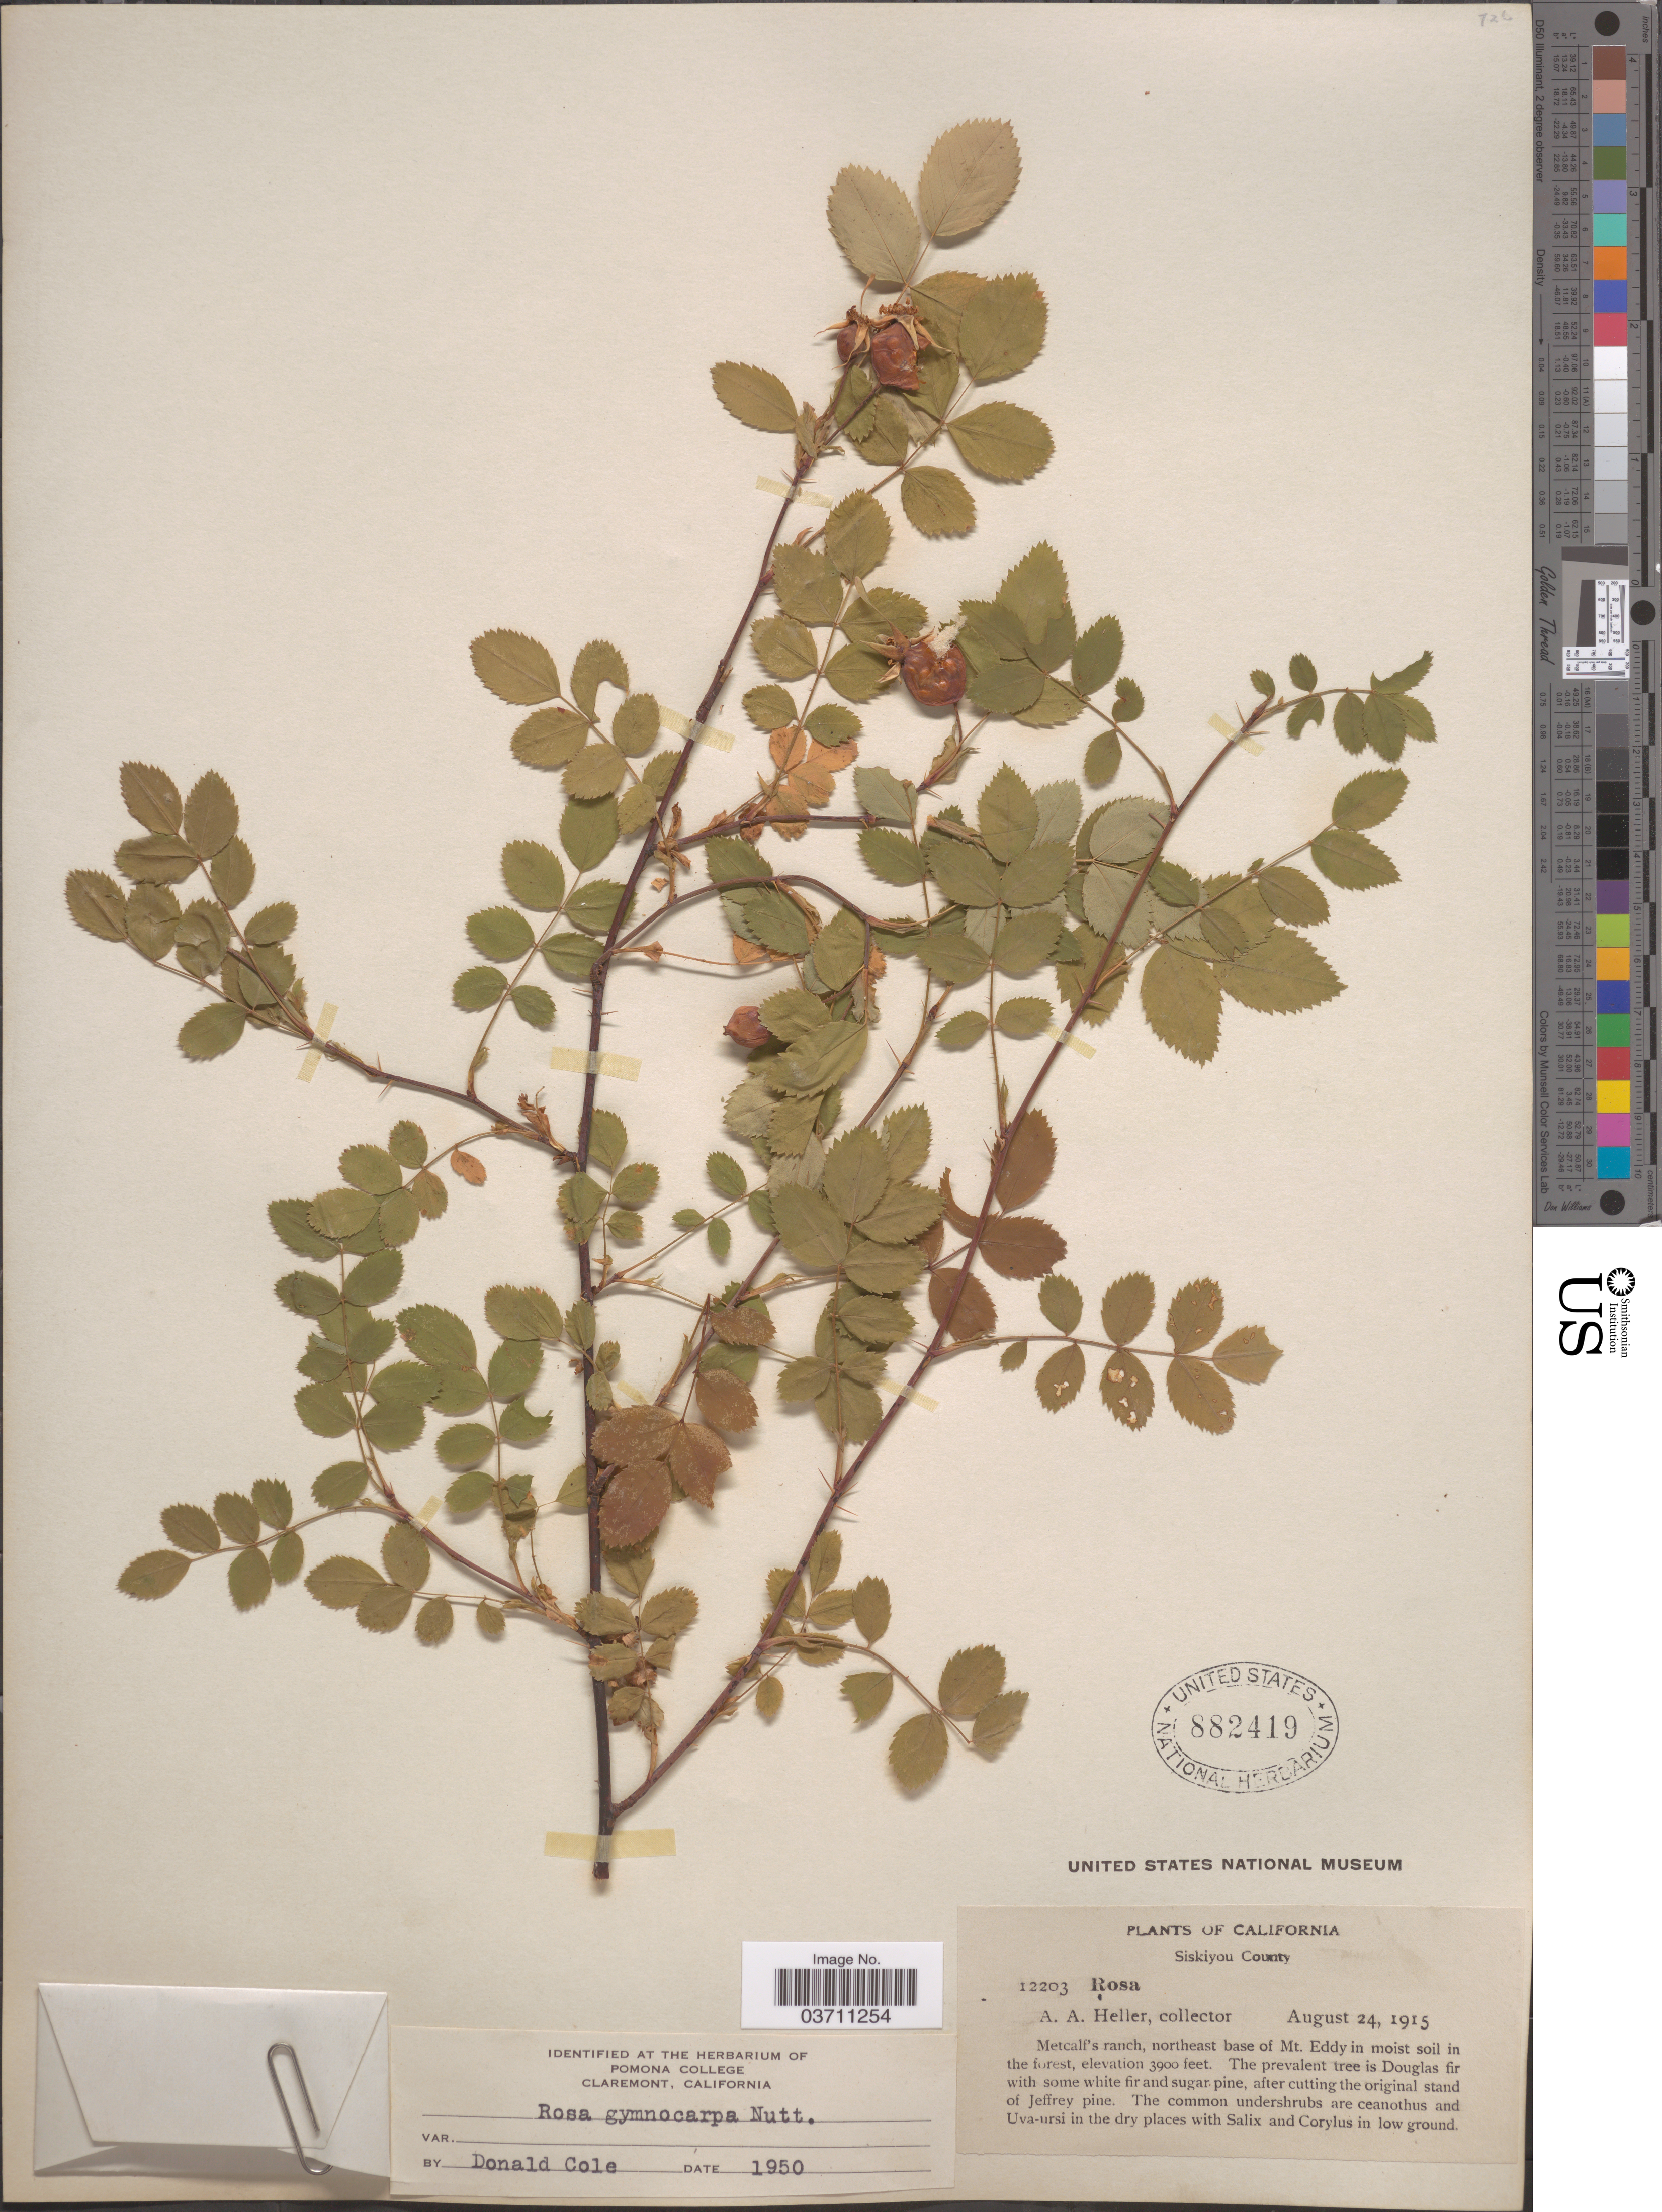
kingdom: Plantae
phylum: Tracheophyta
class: Magnoliopsida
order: Rosales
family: Rosaceae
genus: Rosa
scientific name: Rosa gymnocarpa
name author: Nutt.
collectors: A. A. Heller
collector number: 12203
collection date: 1915-08-24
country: United States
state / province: California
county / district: Siskiyou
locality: Siskiyou County. Metcalf's ranch, northeast base of Mt. Eddy.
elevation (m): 1189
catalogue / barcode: US 882419